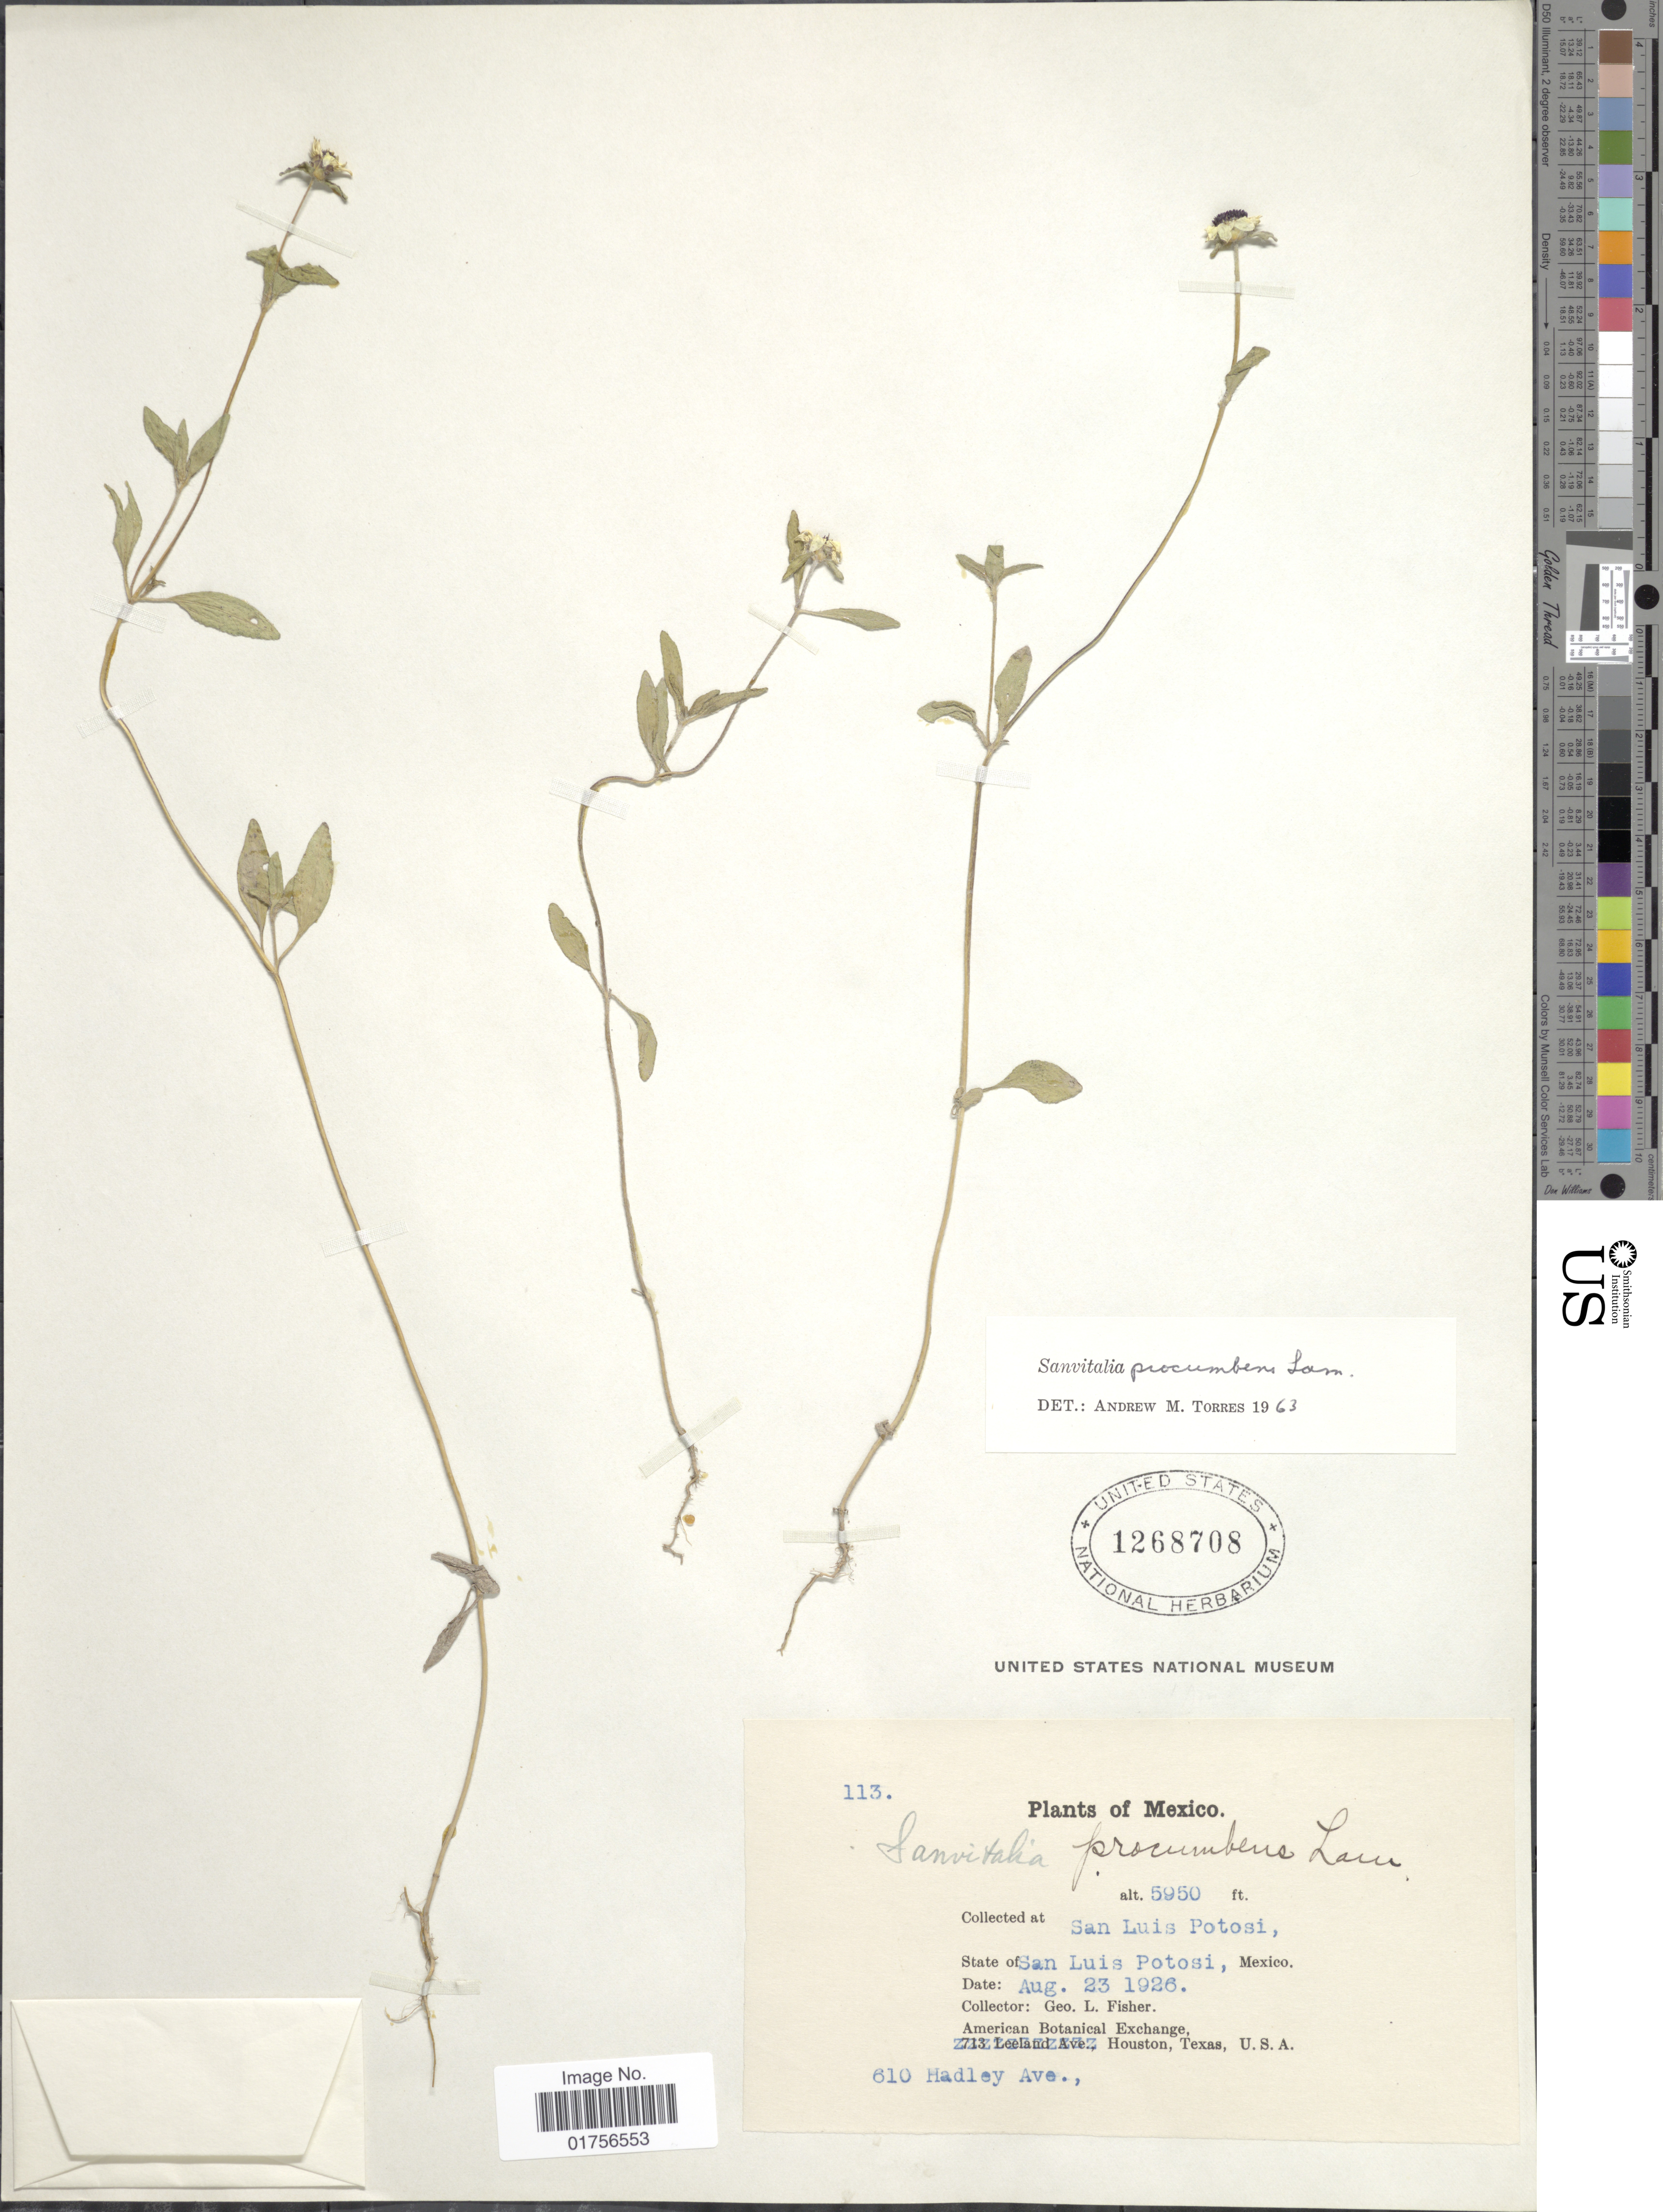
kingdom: Plantae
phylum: Tracheophyta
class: Magnoliopsida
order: Asterales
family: Asteraceae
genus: Sanvitalia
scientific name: Sanvitalia procumbens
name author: Lam.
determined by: Skibicki, Samuel V.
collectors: G. L. Fisher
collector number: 113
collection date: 1926-08-23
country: Mexico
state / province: San Luis Potosí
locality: State of San Luis Potosi, Mexico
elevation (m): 1814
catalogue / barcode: US 1268708